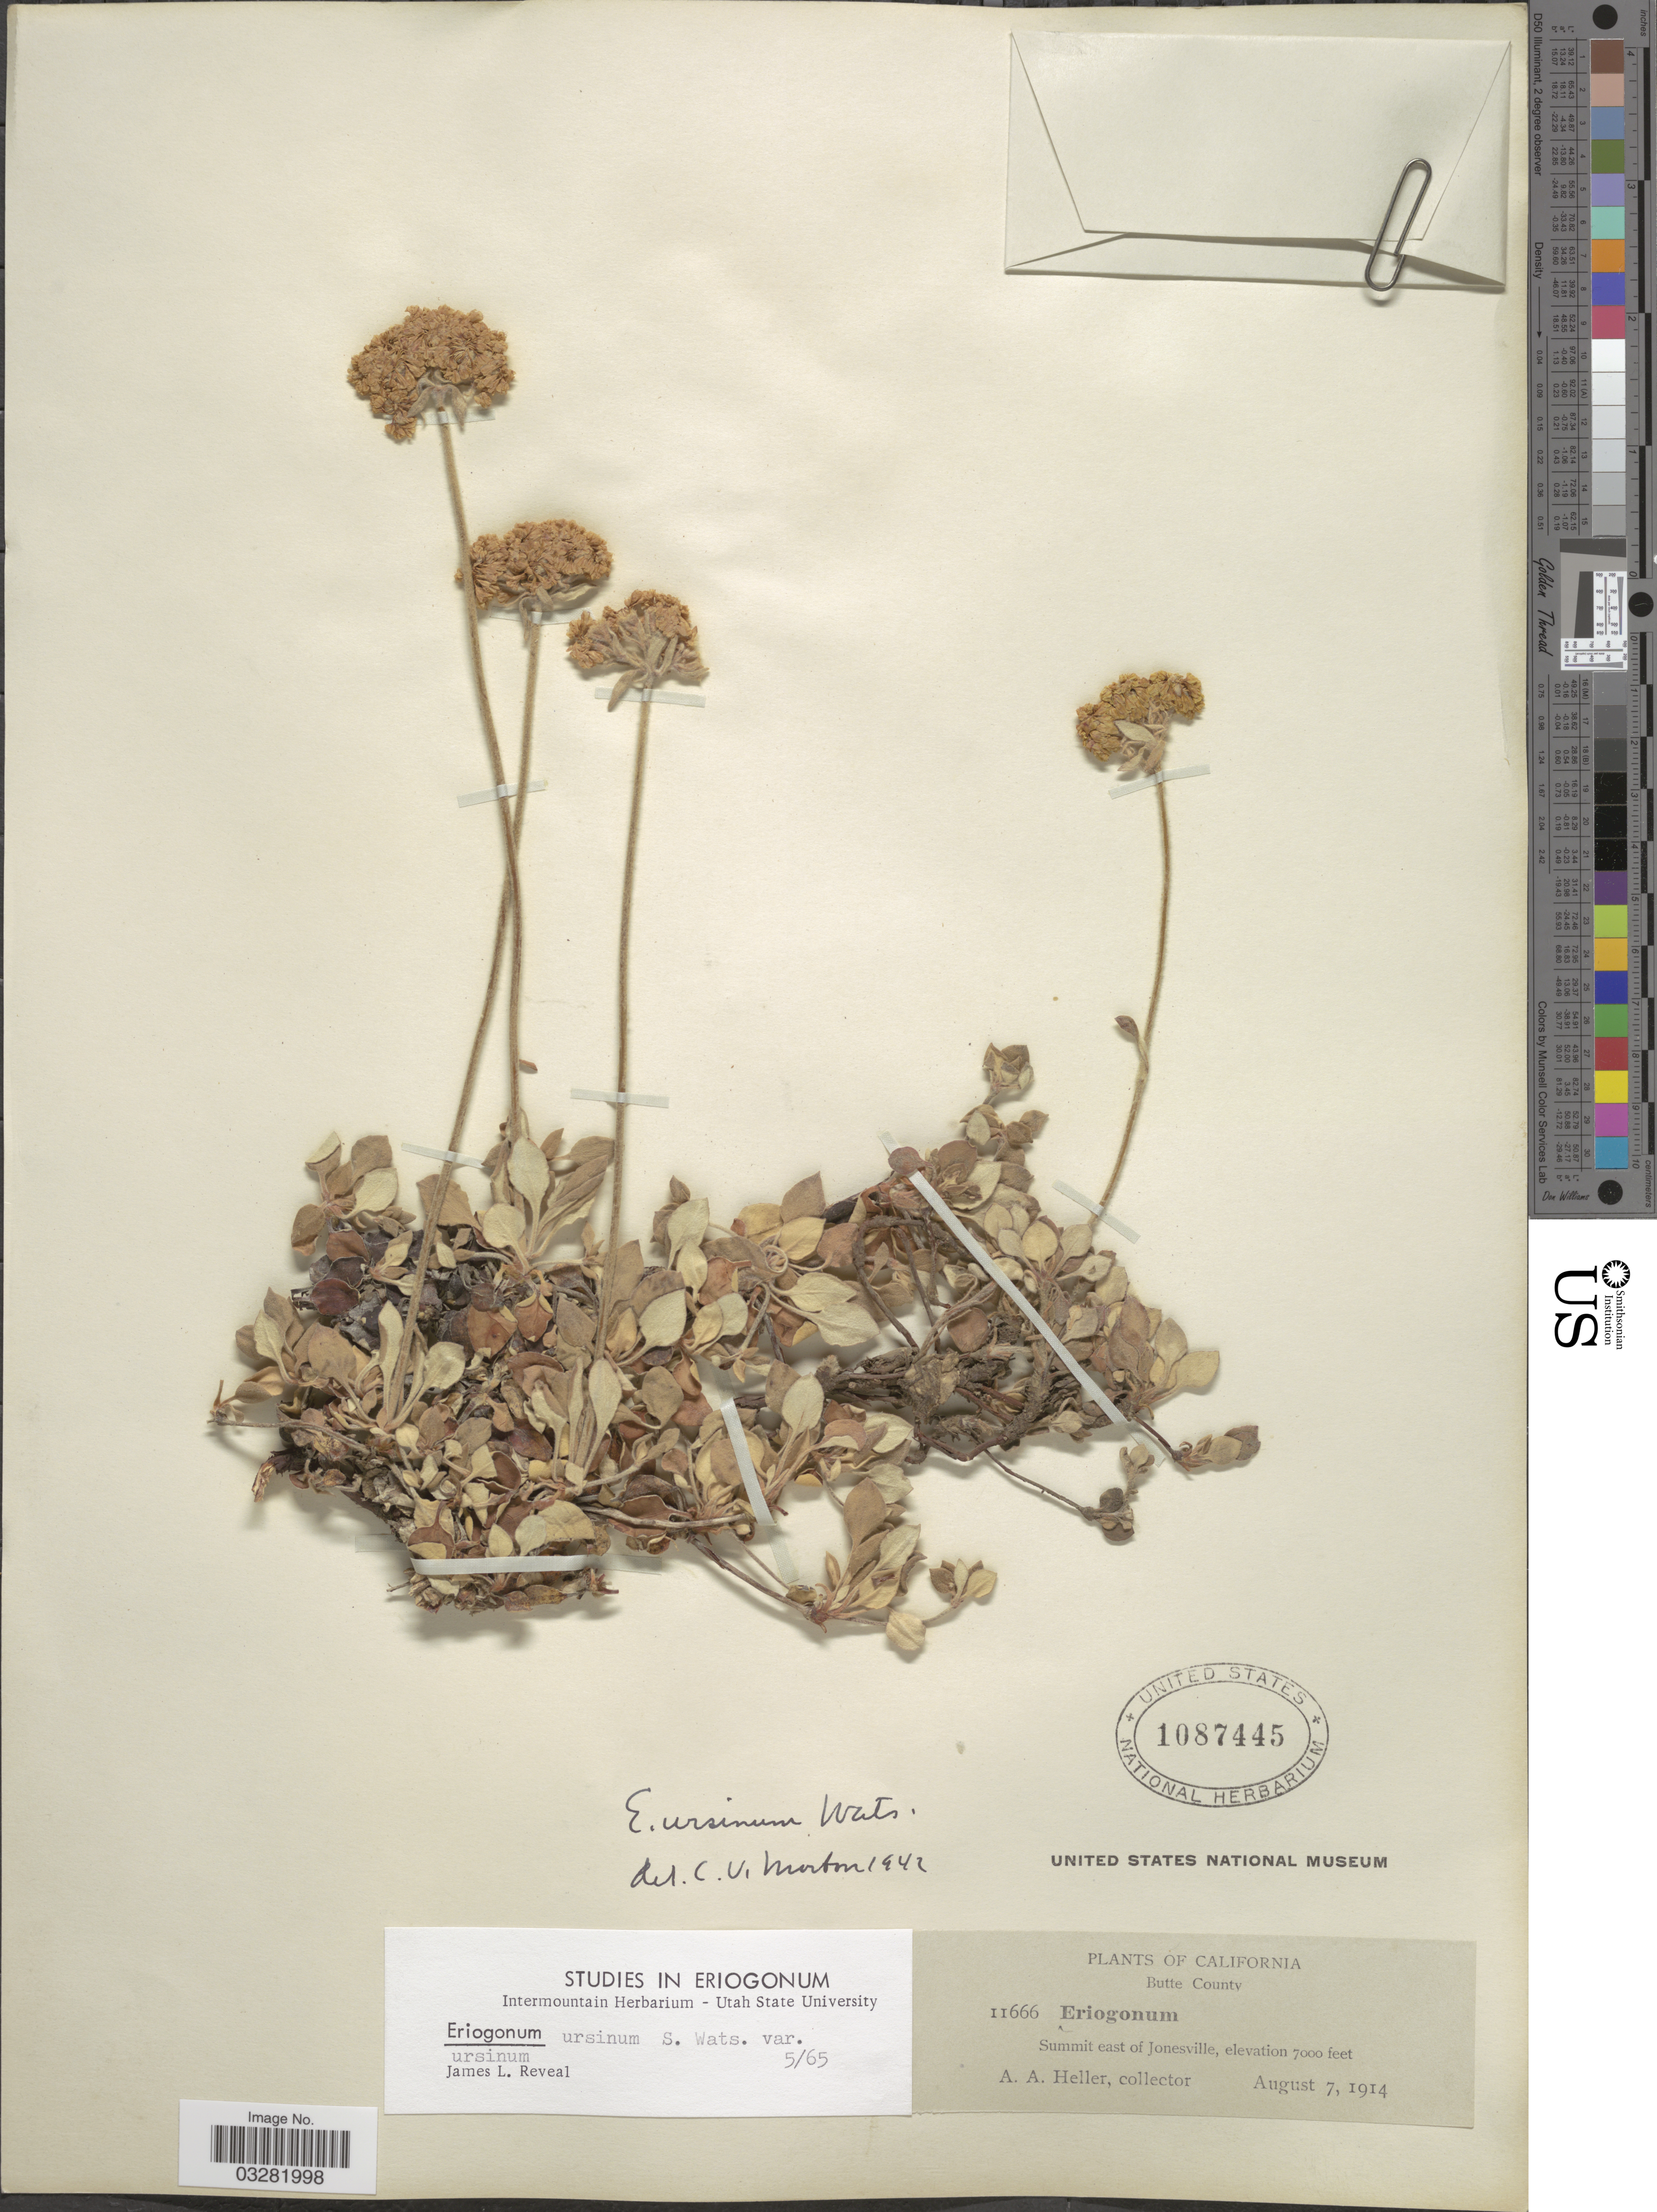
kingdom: Plantae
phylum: Tracheophyta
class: Magnoliopsida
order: Caryophyllales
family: Polygonaceae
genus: Eriogonum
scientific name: Eriogonum ursinum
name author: S. Watson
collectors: A. A. Heller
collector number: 11666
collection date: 1914-08-07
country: United States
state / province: California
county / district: Butte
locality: Butte County. Summit east of Jonesville.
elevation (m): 2134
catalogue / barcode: US 1087445